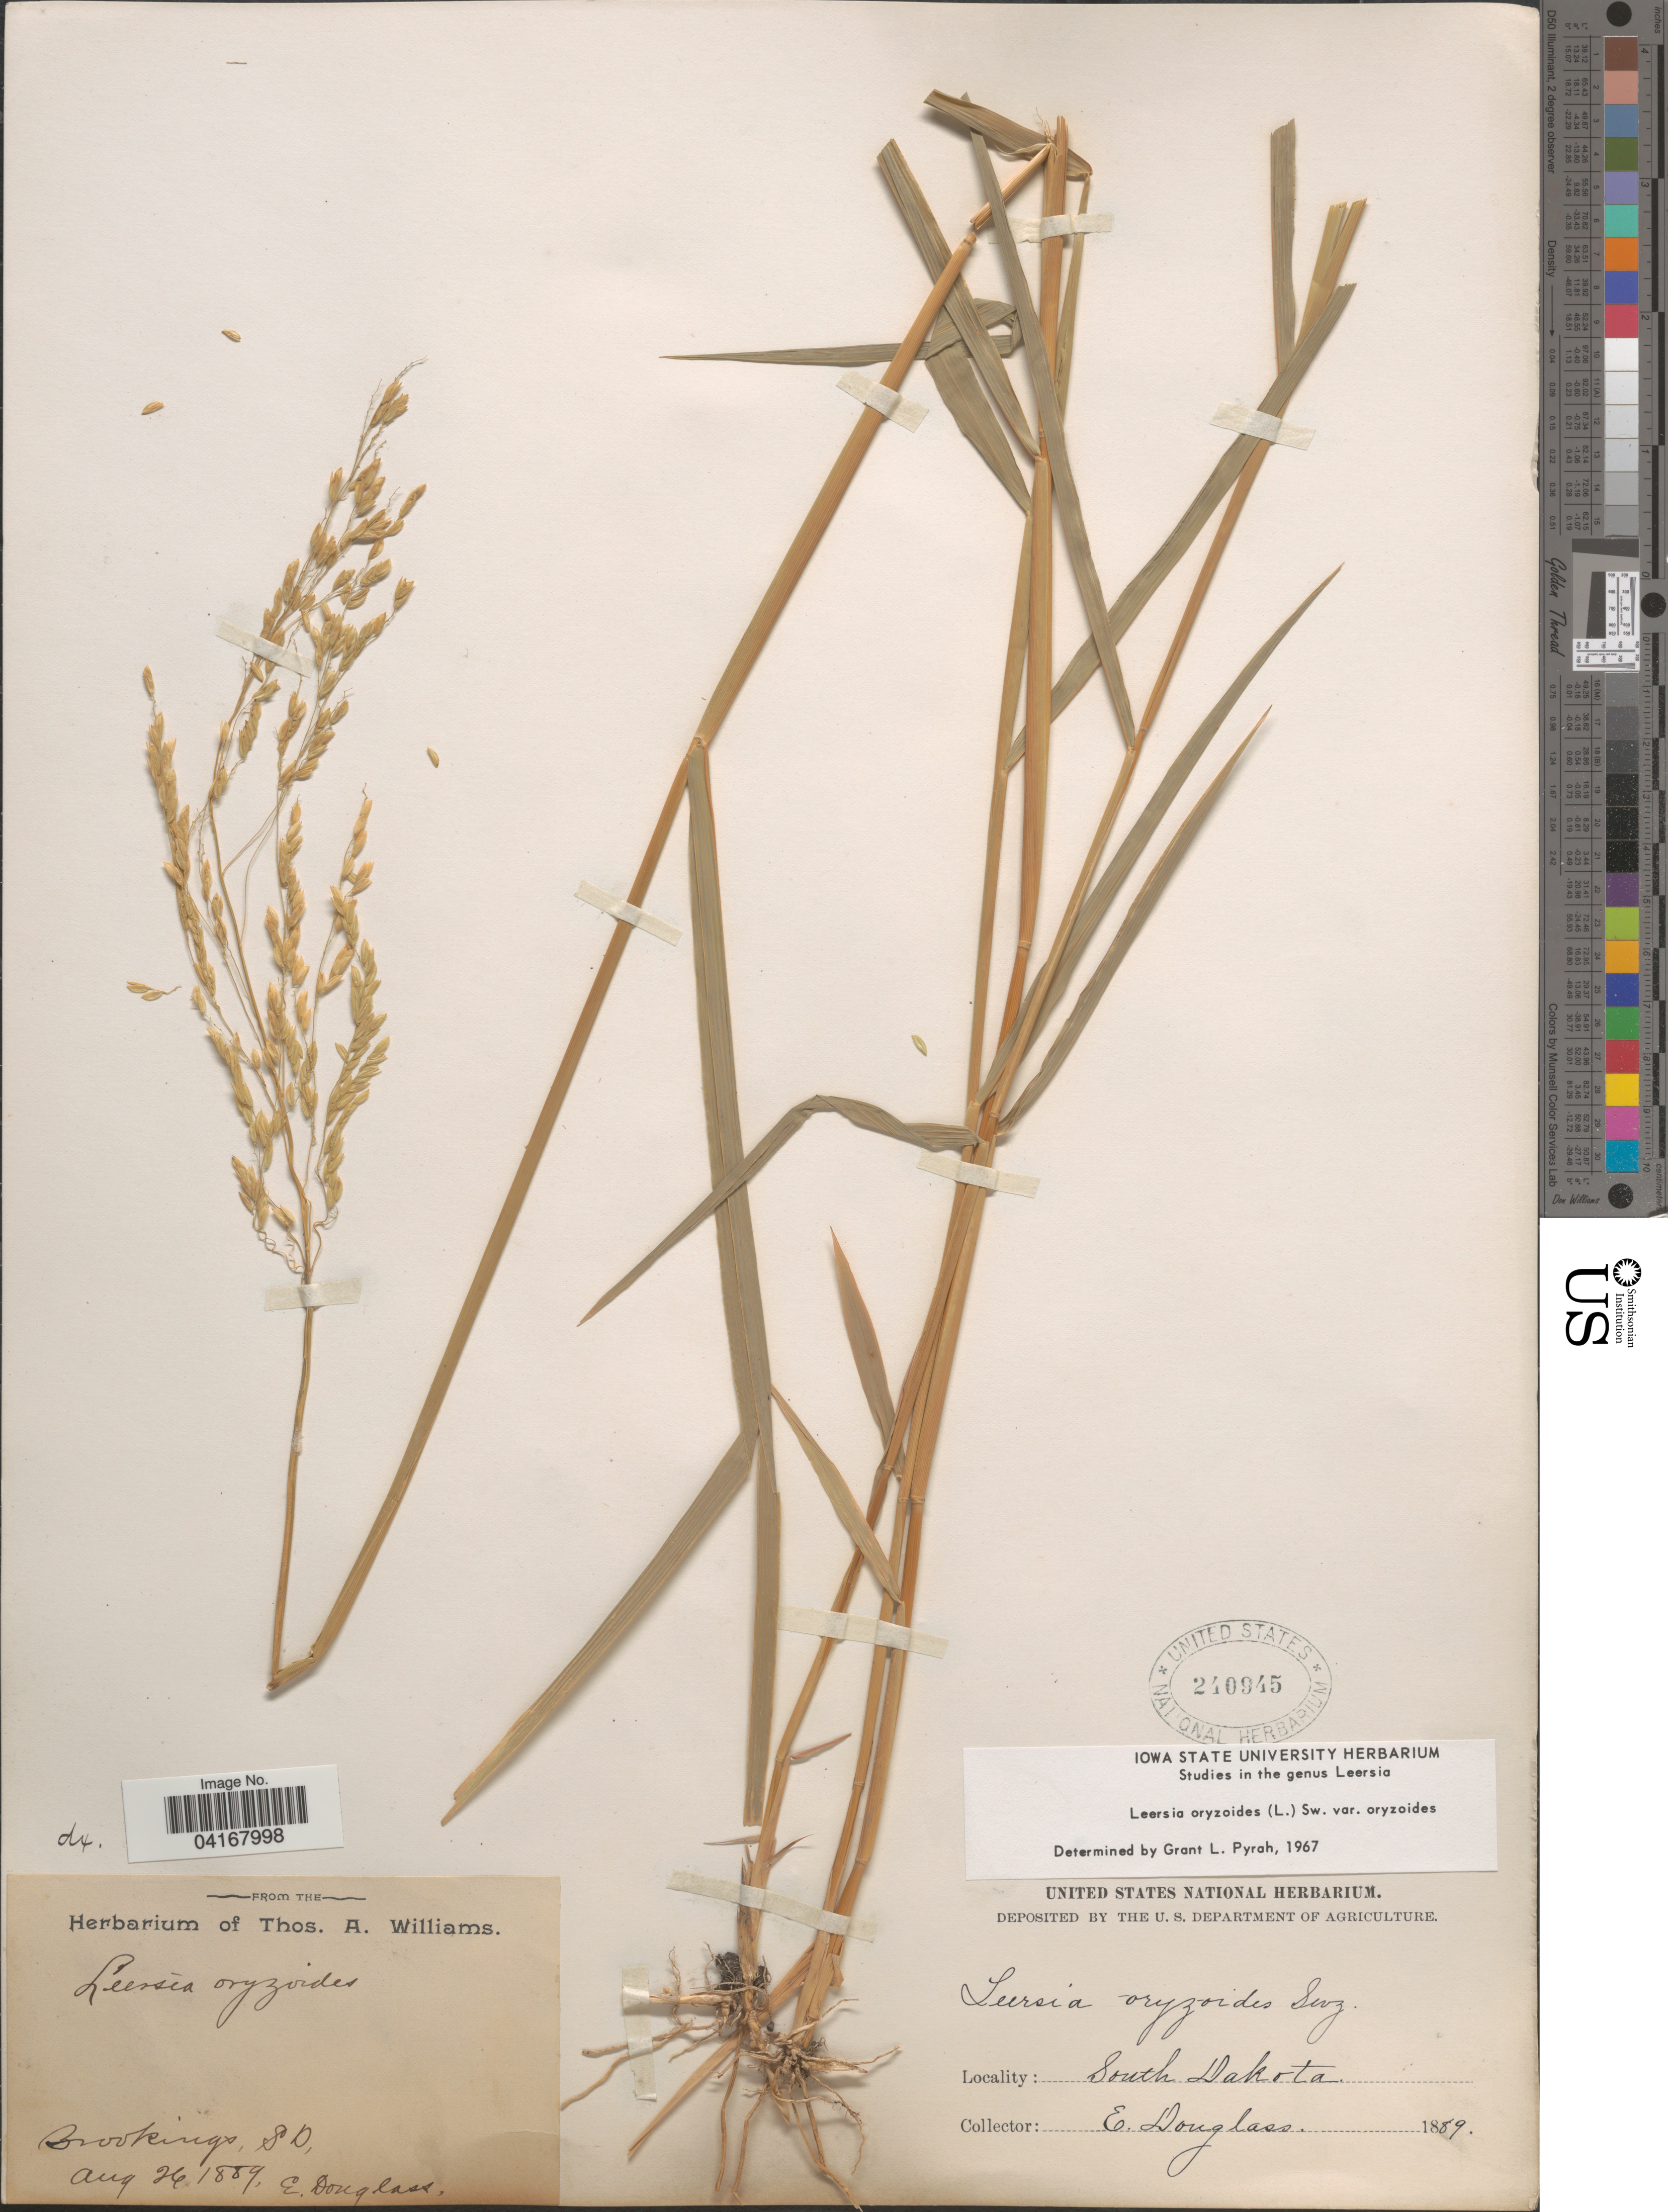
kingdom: Plantae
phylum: Tracheophyta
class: Liliopsida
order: Poales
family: Poaceae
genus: Leersia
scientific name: Leersia oryzoides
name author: (L.) Sw.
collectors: E. M. Douglas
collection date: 1889-08-26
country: United States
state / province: South Dakota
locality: Brookings.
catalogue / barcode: US 240945